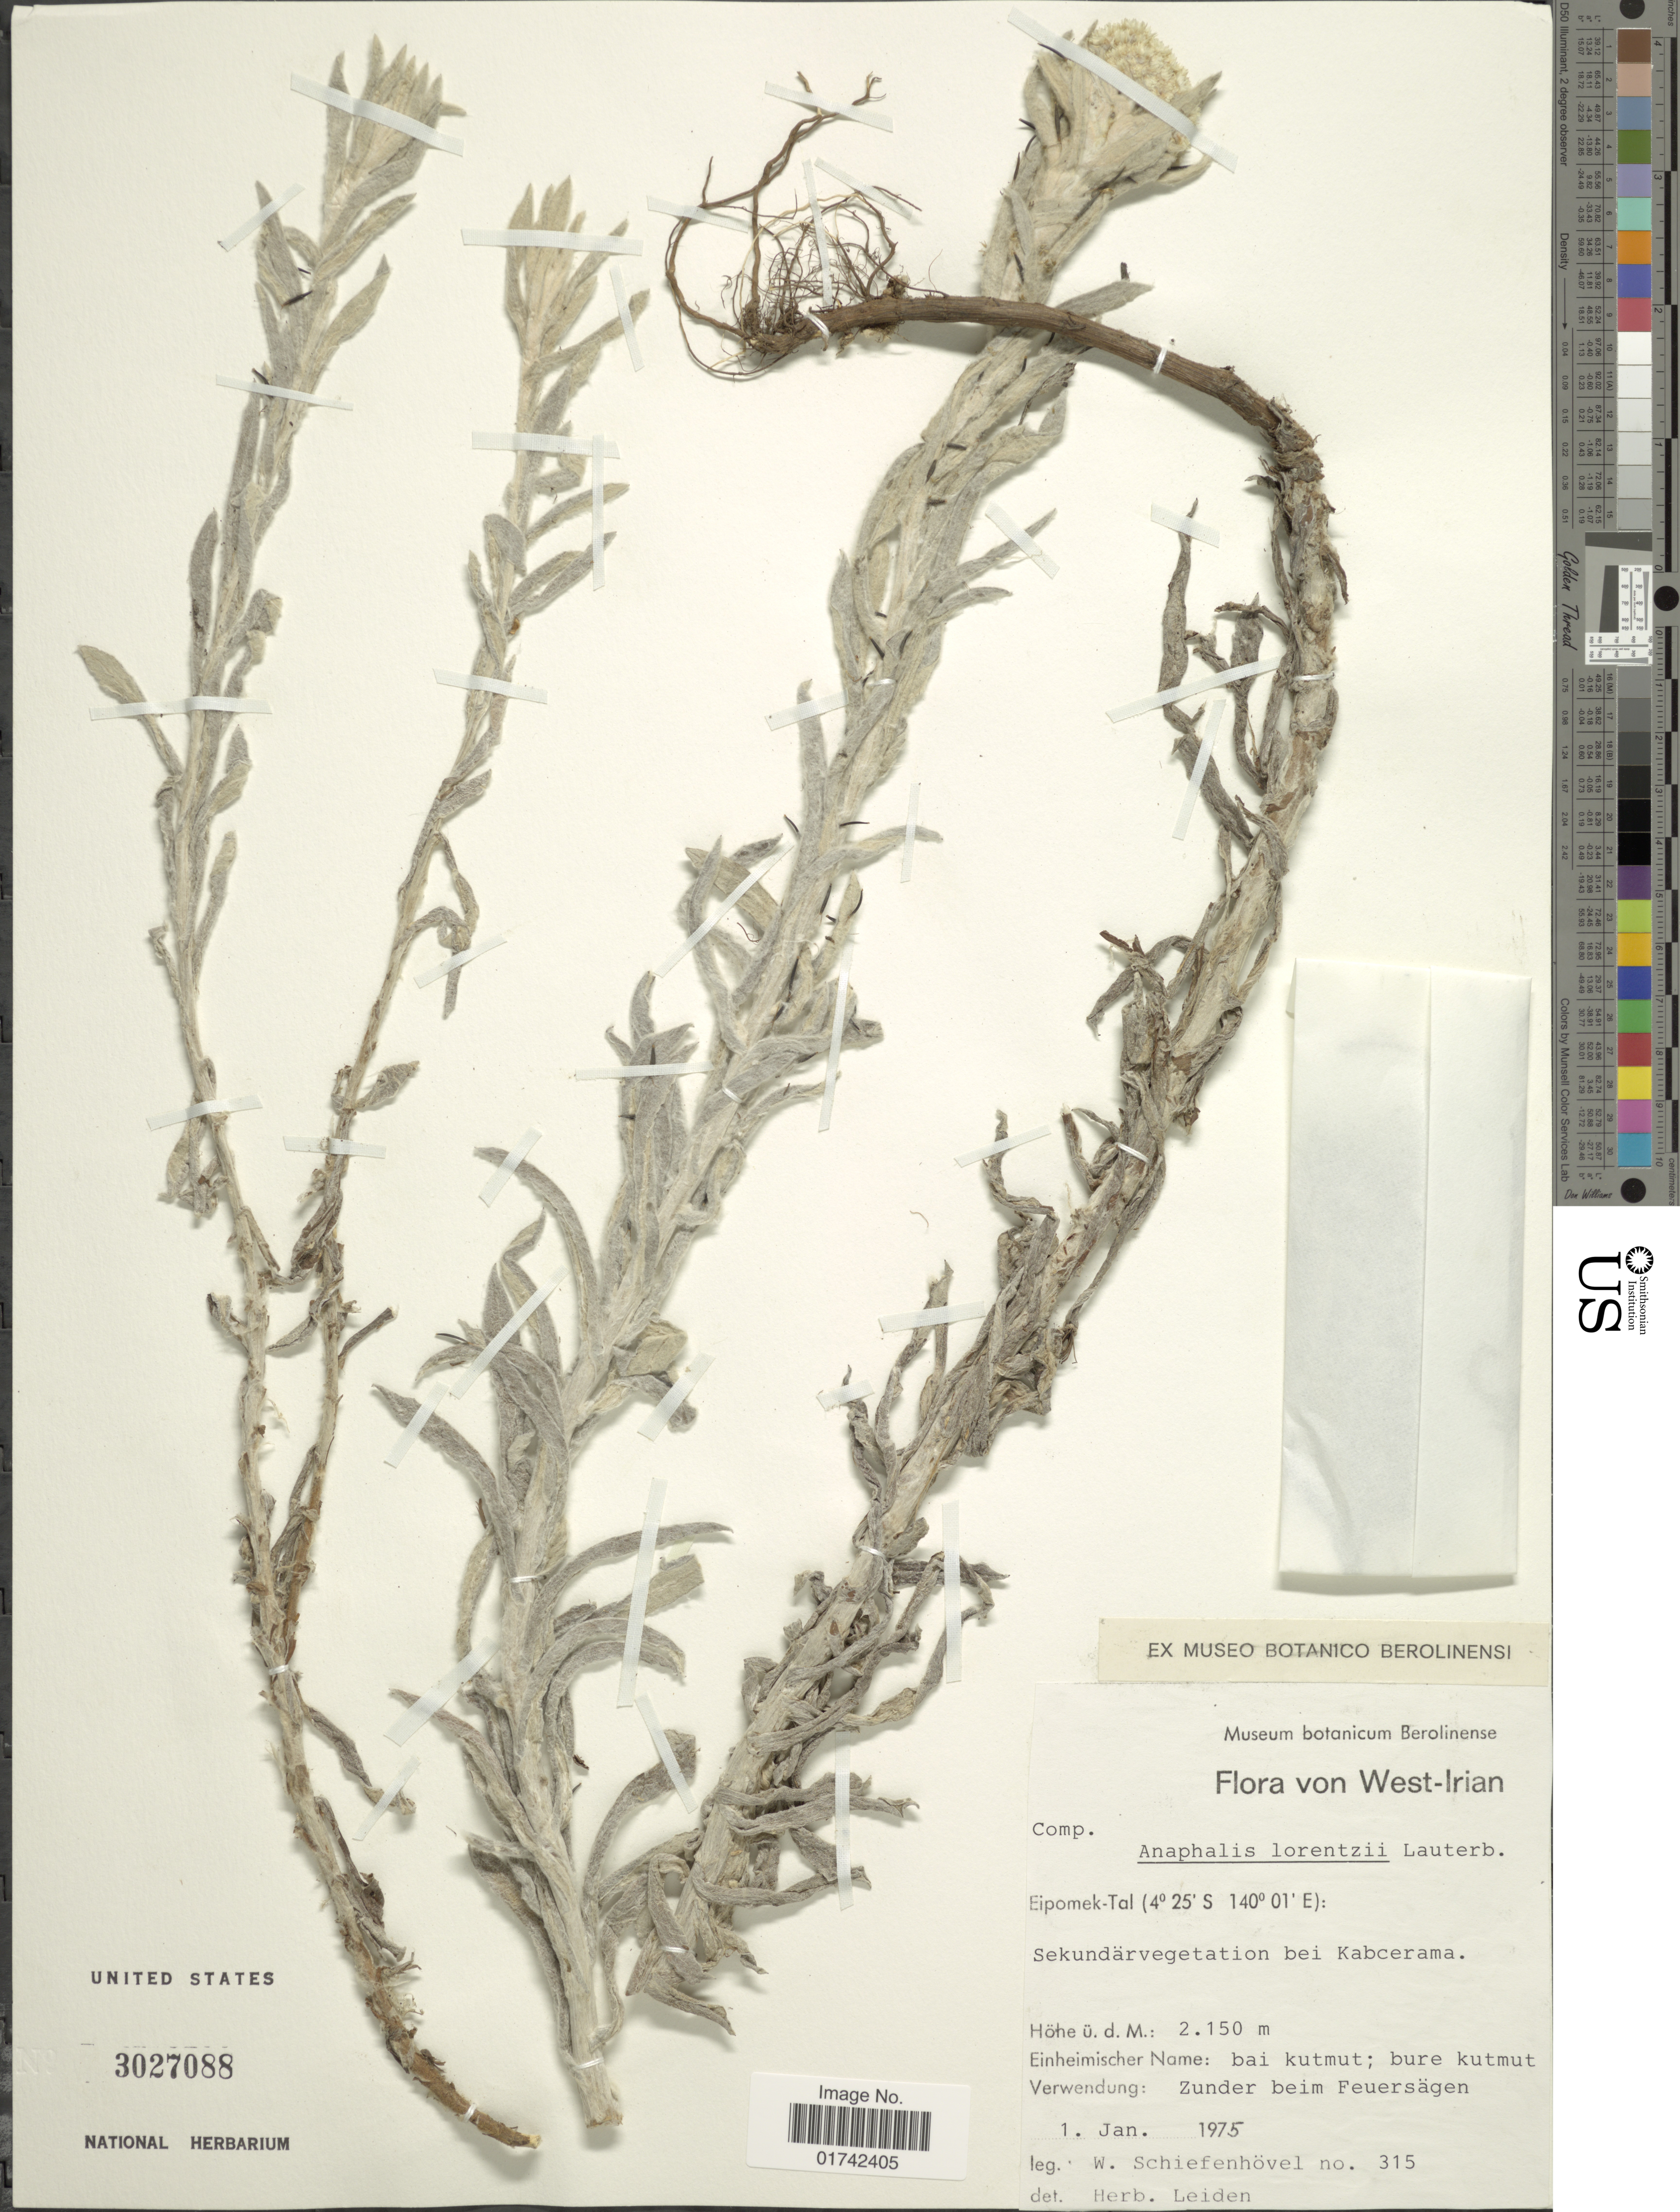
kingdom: Plantae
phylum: Tracheophyta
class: Magnoliopsida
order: Asterales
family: Asteraceae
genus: Helichrysum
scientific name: Helichrysum armenium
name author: DC.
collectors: W. Schiefenhövel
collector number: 315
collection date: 1975-01-01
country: Iran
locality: West-Iran, Eipomek-Tal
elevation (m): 2150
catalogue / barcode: US 3027088